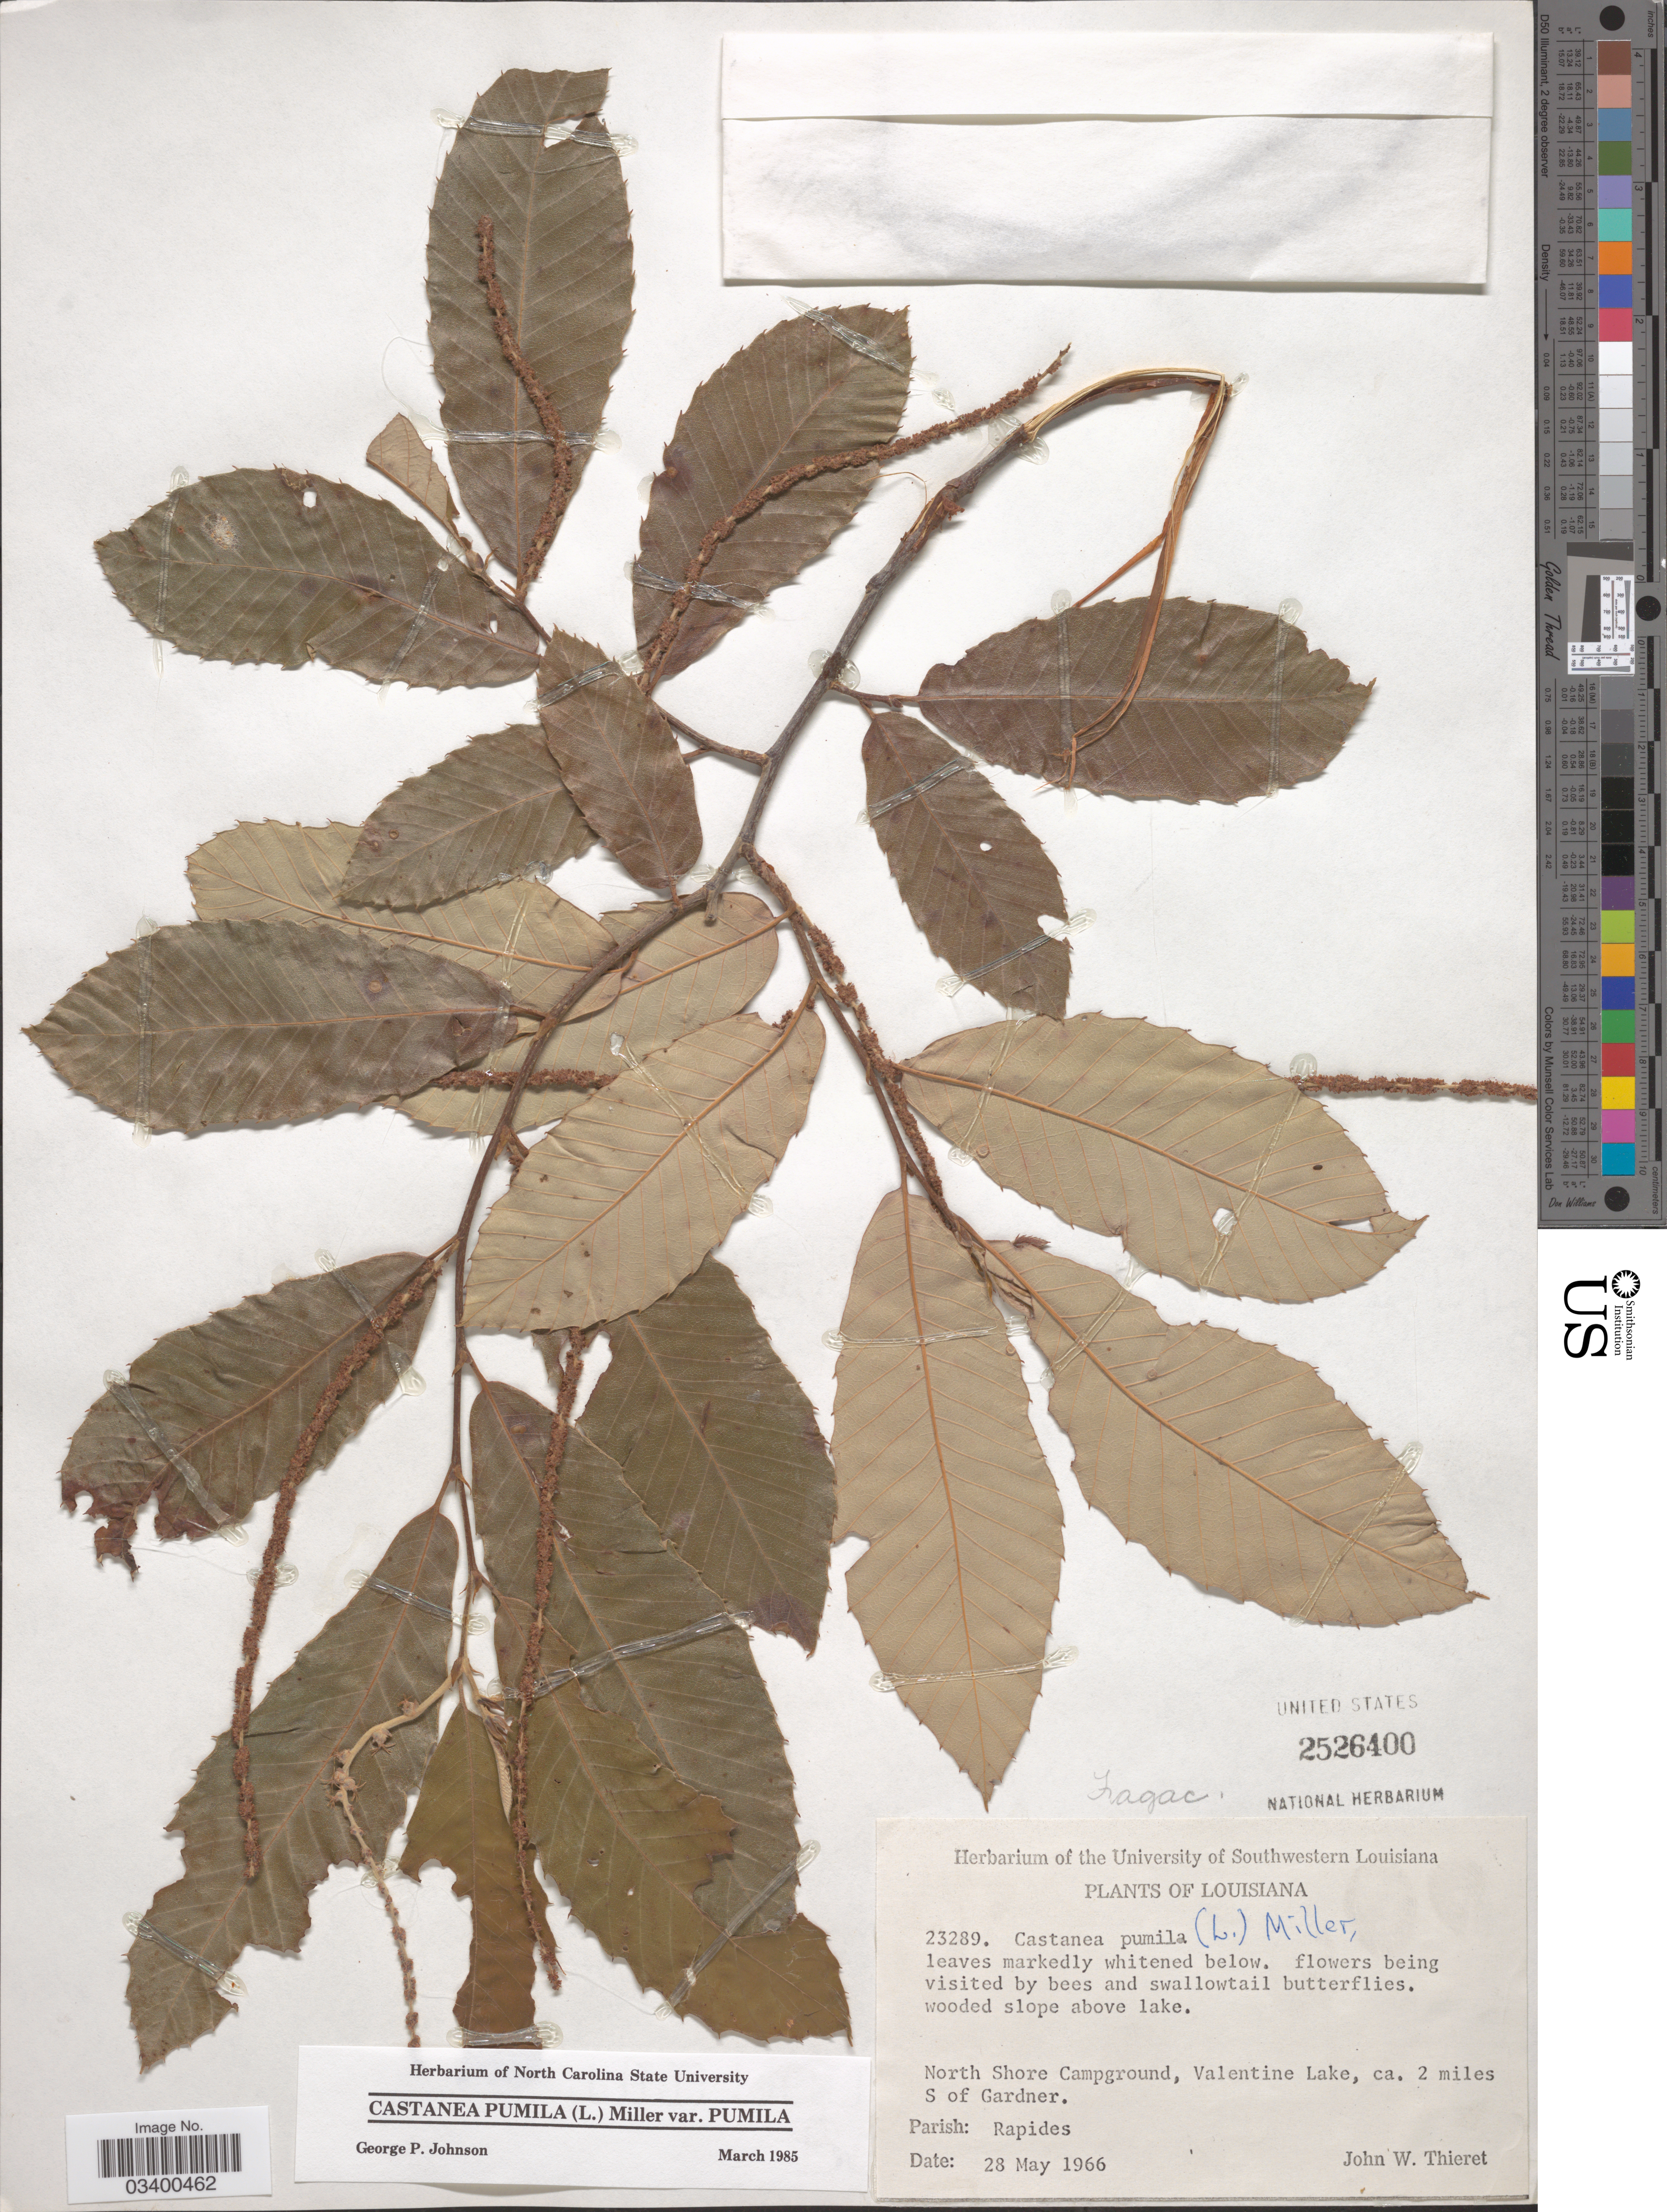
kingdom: Plantae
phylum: Tracheophyta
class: Magnoliopsida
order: Fagales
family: Fagaceae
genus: Castanea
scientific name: Castanea pumila var. pumila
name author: (L.) Mill.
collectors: J. W. Thieret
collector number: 23289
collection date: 1966-05-28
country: United States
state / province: Louisiana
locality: North Shore Campground, Valentine Lake, ca. 2 miles S of Gardner. Parish: Rapides.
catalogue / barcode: US 2526400